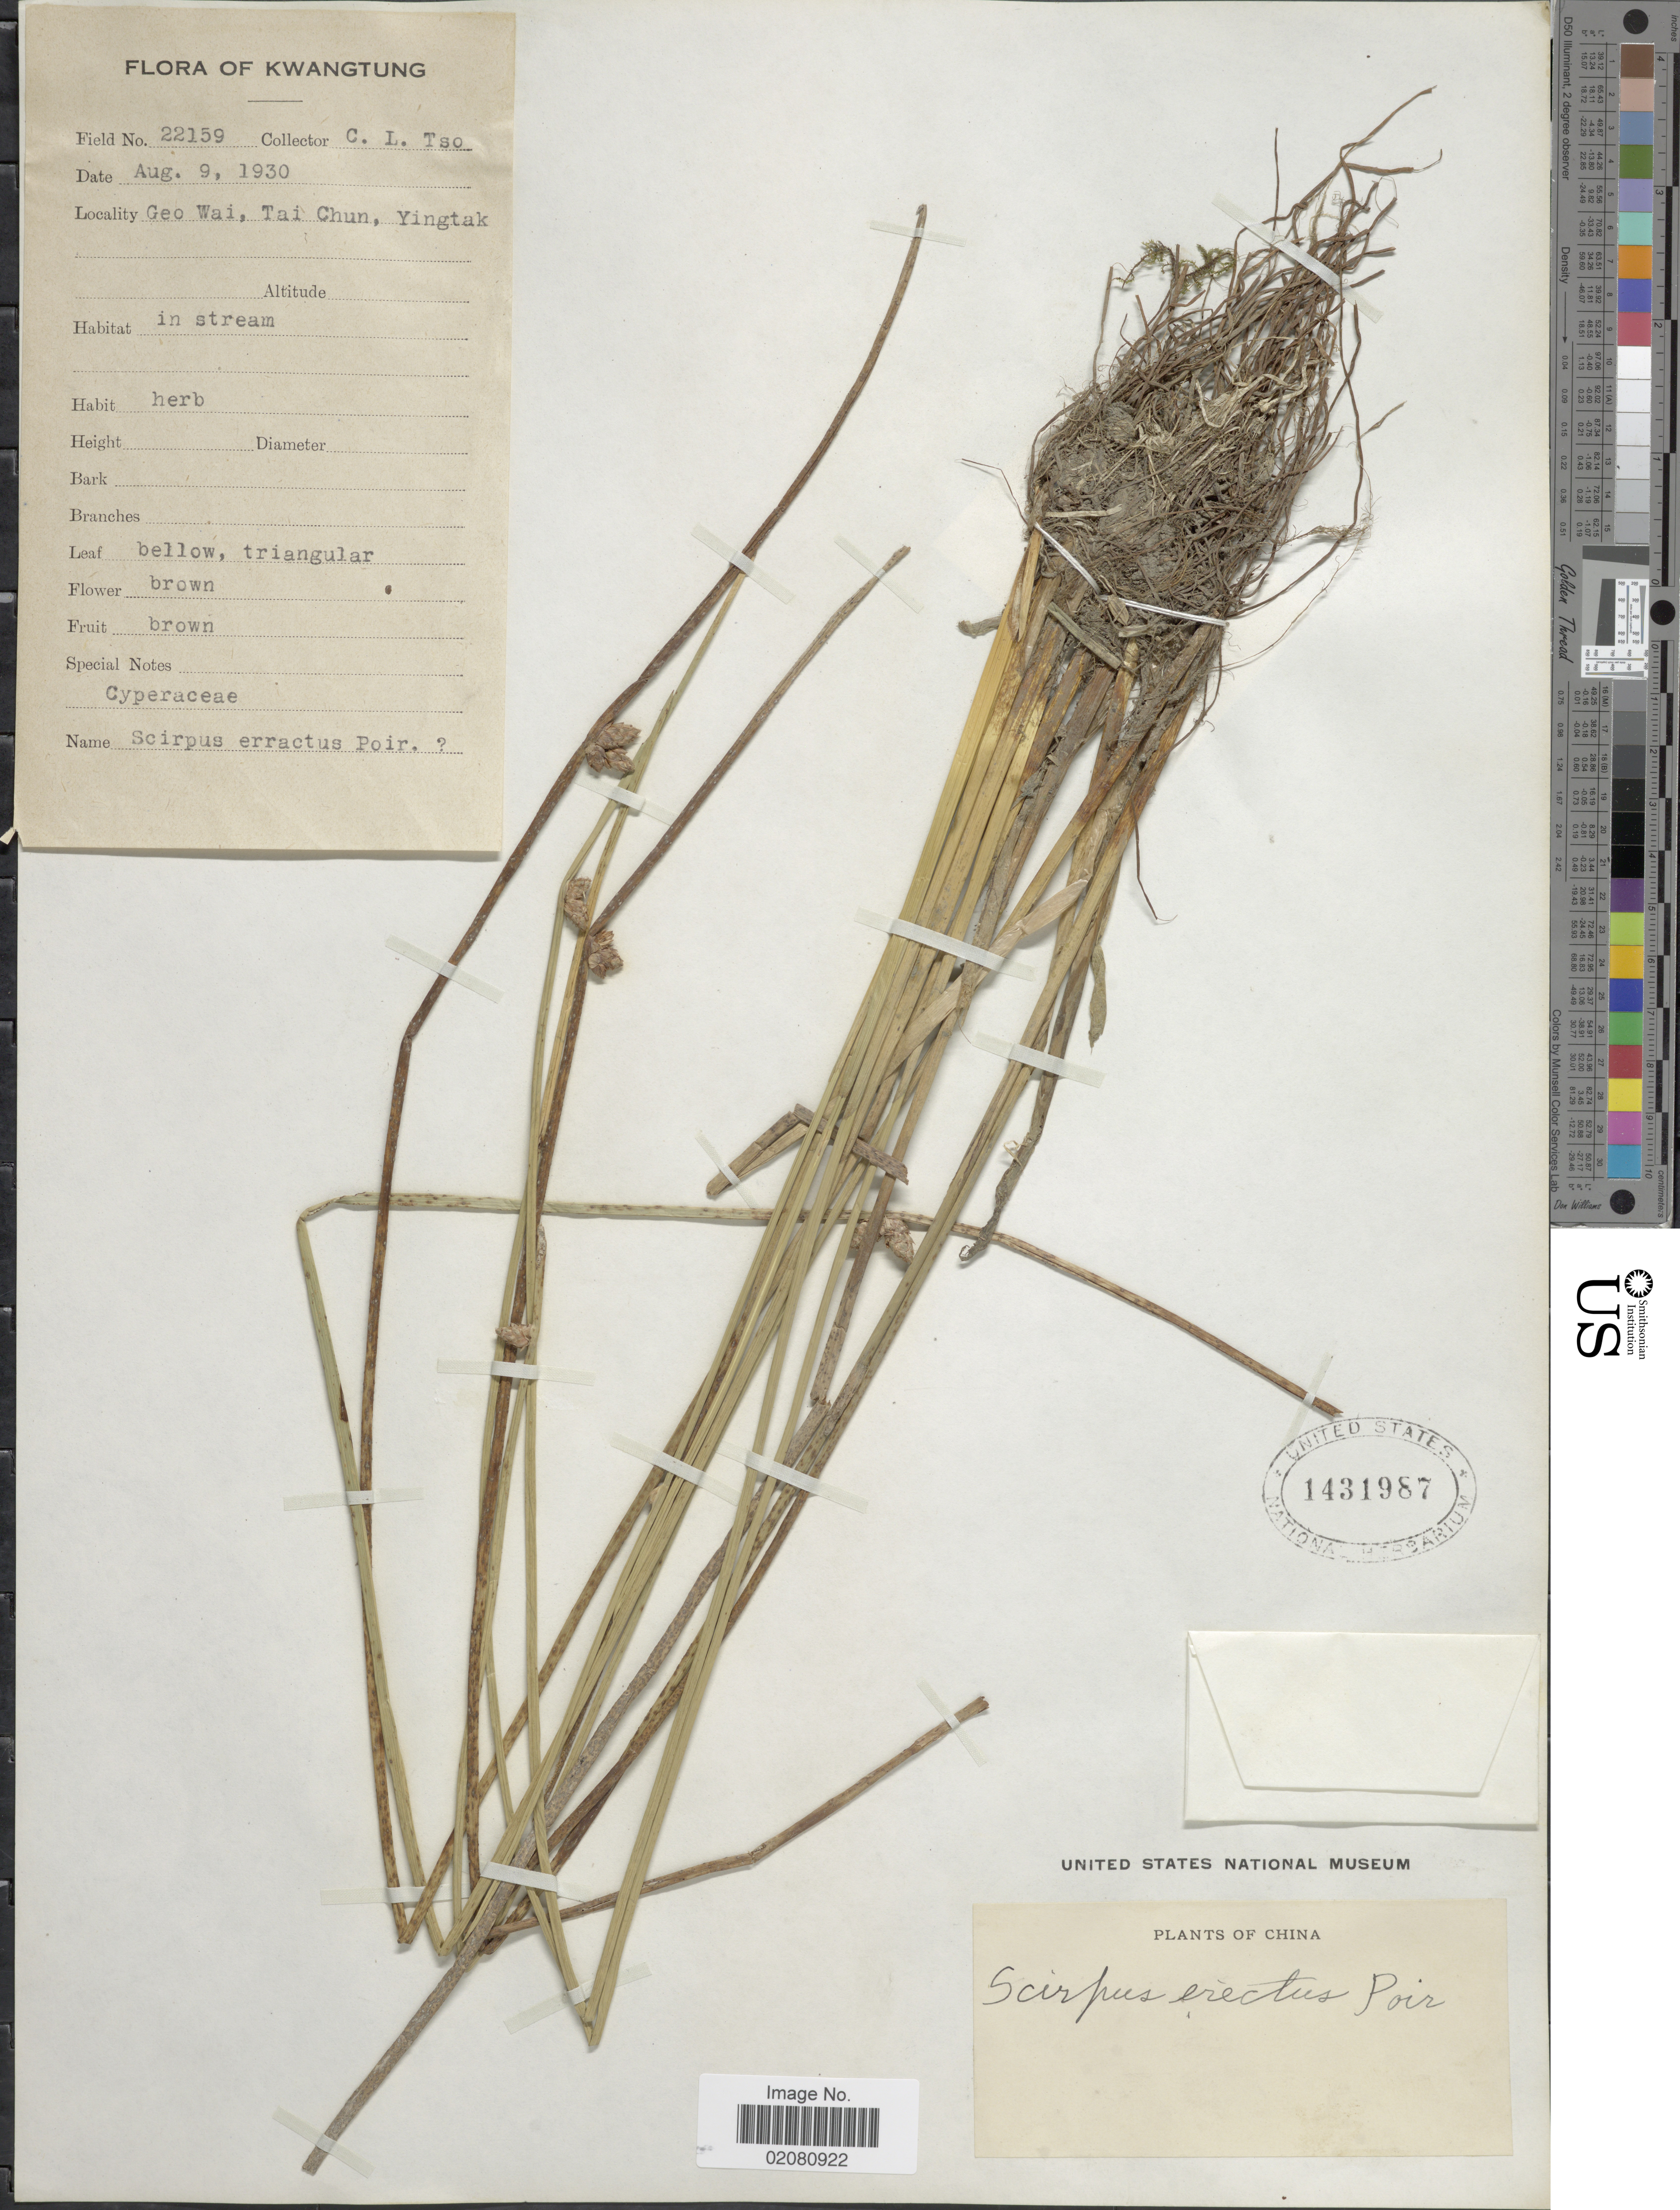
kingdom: Plantae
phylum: Tracheophyta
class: Liliopsida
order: Poales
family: Cyperaceae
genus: Schoenoplectus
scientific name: Schoenoplectus juncoides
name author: (Roxb.) Palla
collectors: C. Tso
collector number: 22159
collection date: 1930-08-09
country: China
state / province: Guangdong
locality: Kwangtung. Geo Wai, Tai Chun, Yingtak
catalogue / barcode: US 1431987